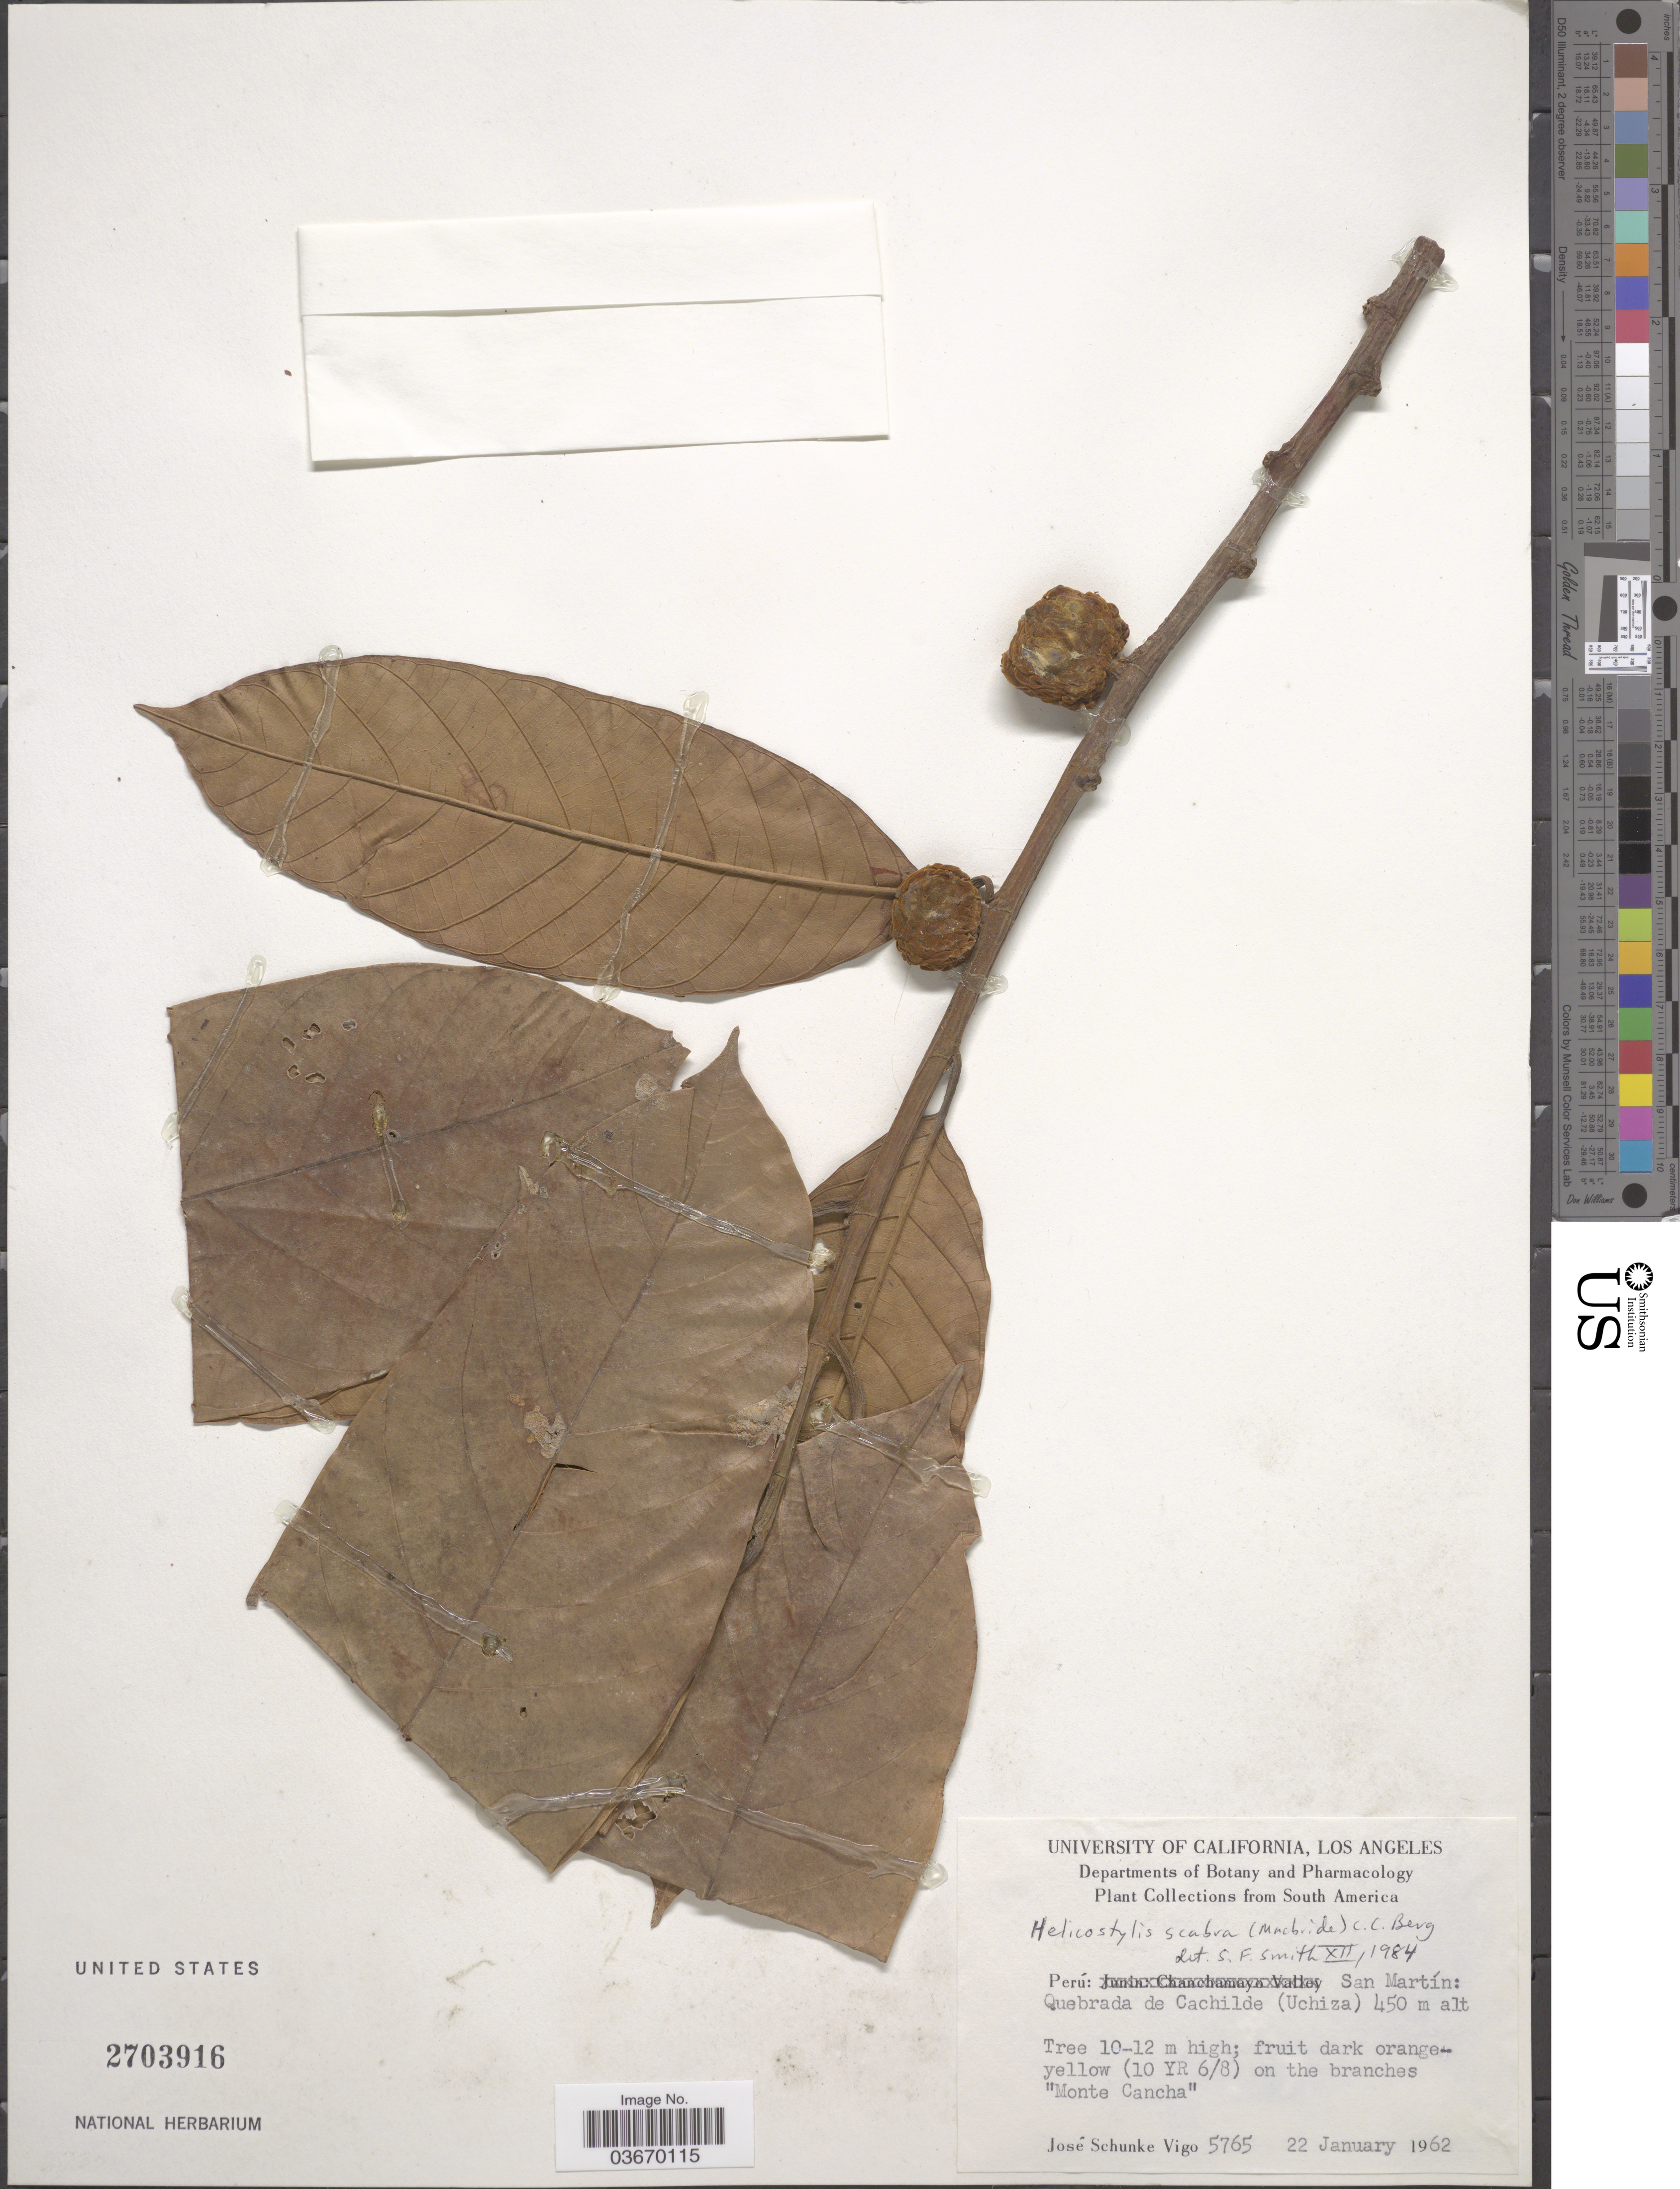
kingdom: Plantae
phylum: Tracheophyta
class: Magnoliopsida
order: Rosales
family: Moraceae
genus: Helicostylis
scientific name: Helicostylis scabra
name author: (J.F. Macbr.) C.C. Berg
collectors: J. Schunke Vigo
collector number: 5765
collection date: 1962-01-22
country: Peru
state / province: San Martín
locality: Quebrada de Cachilde (Uchiza).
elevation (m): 450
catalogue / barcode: US 2703916